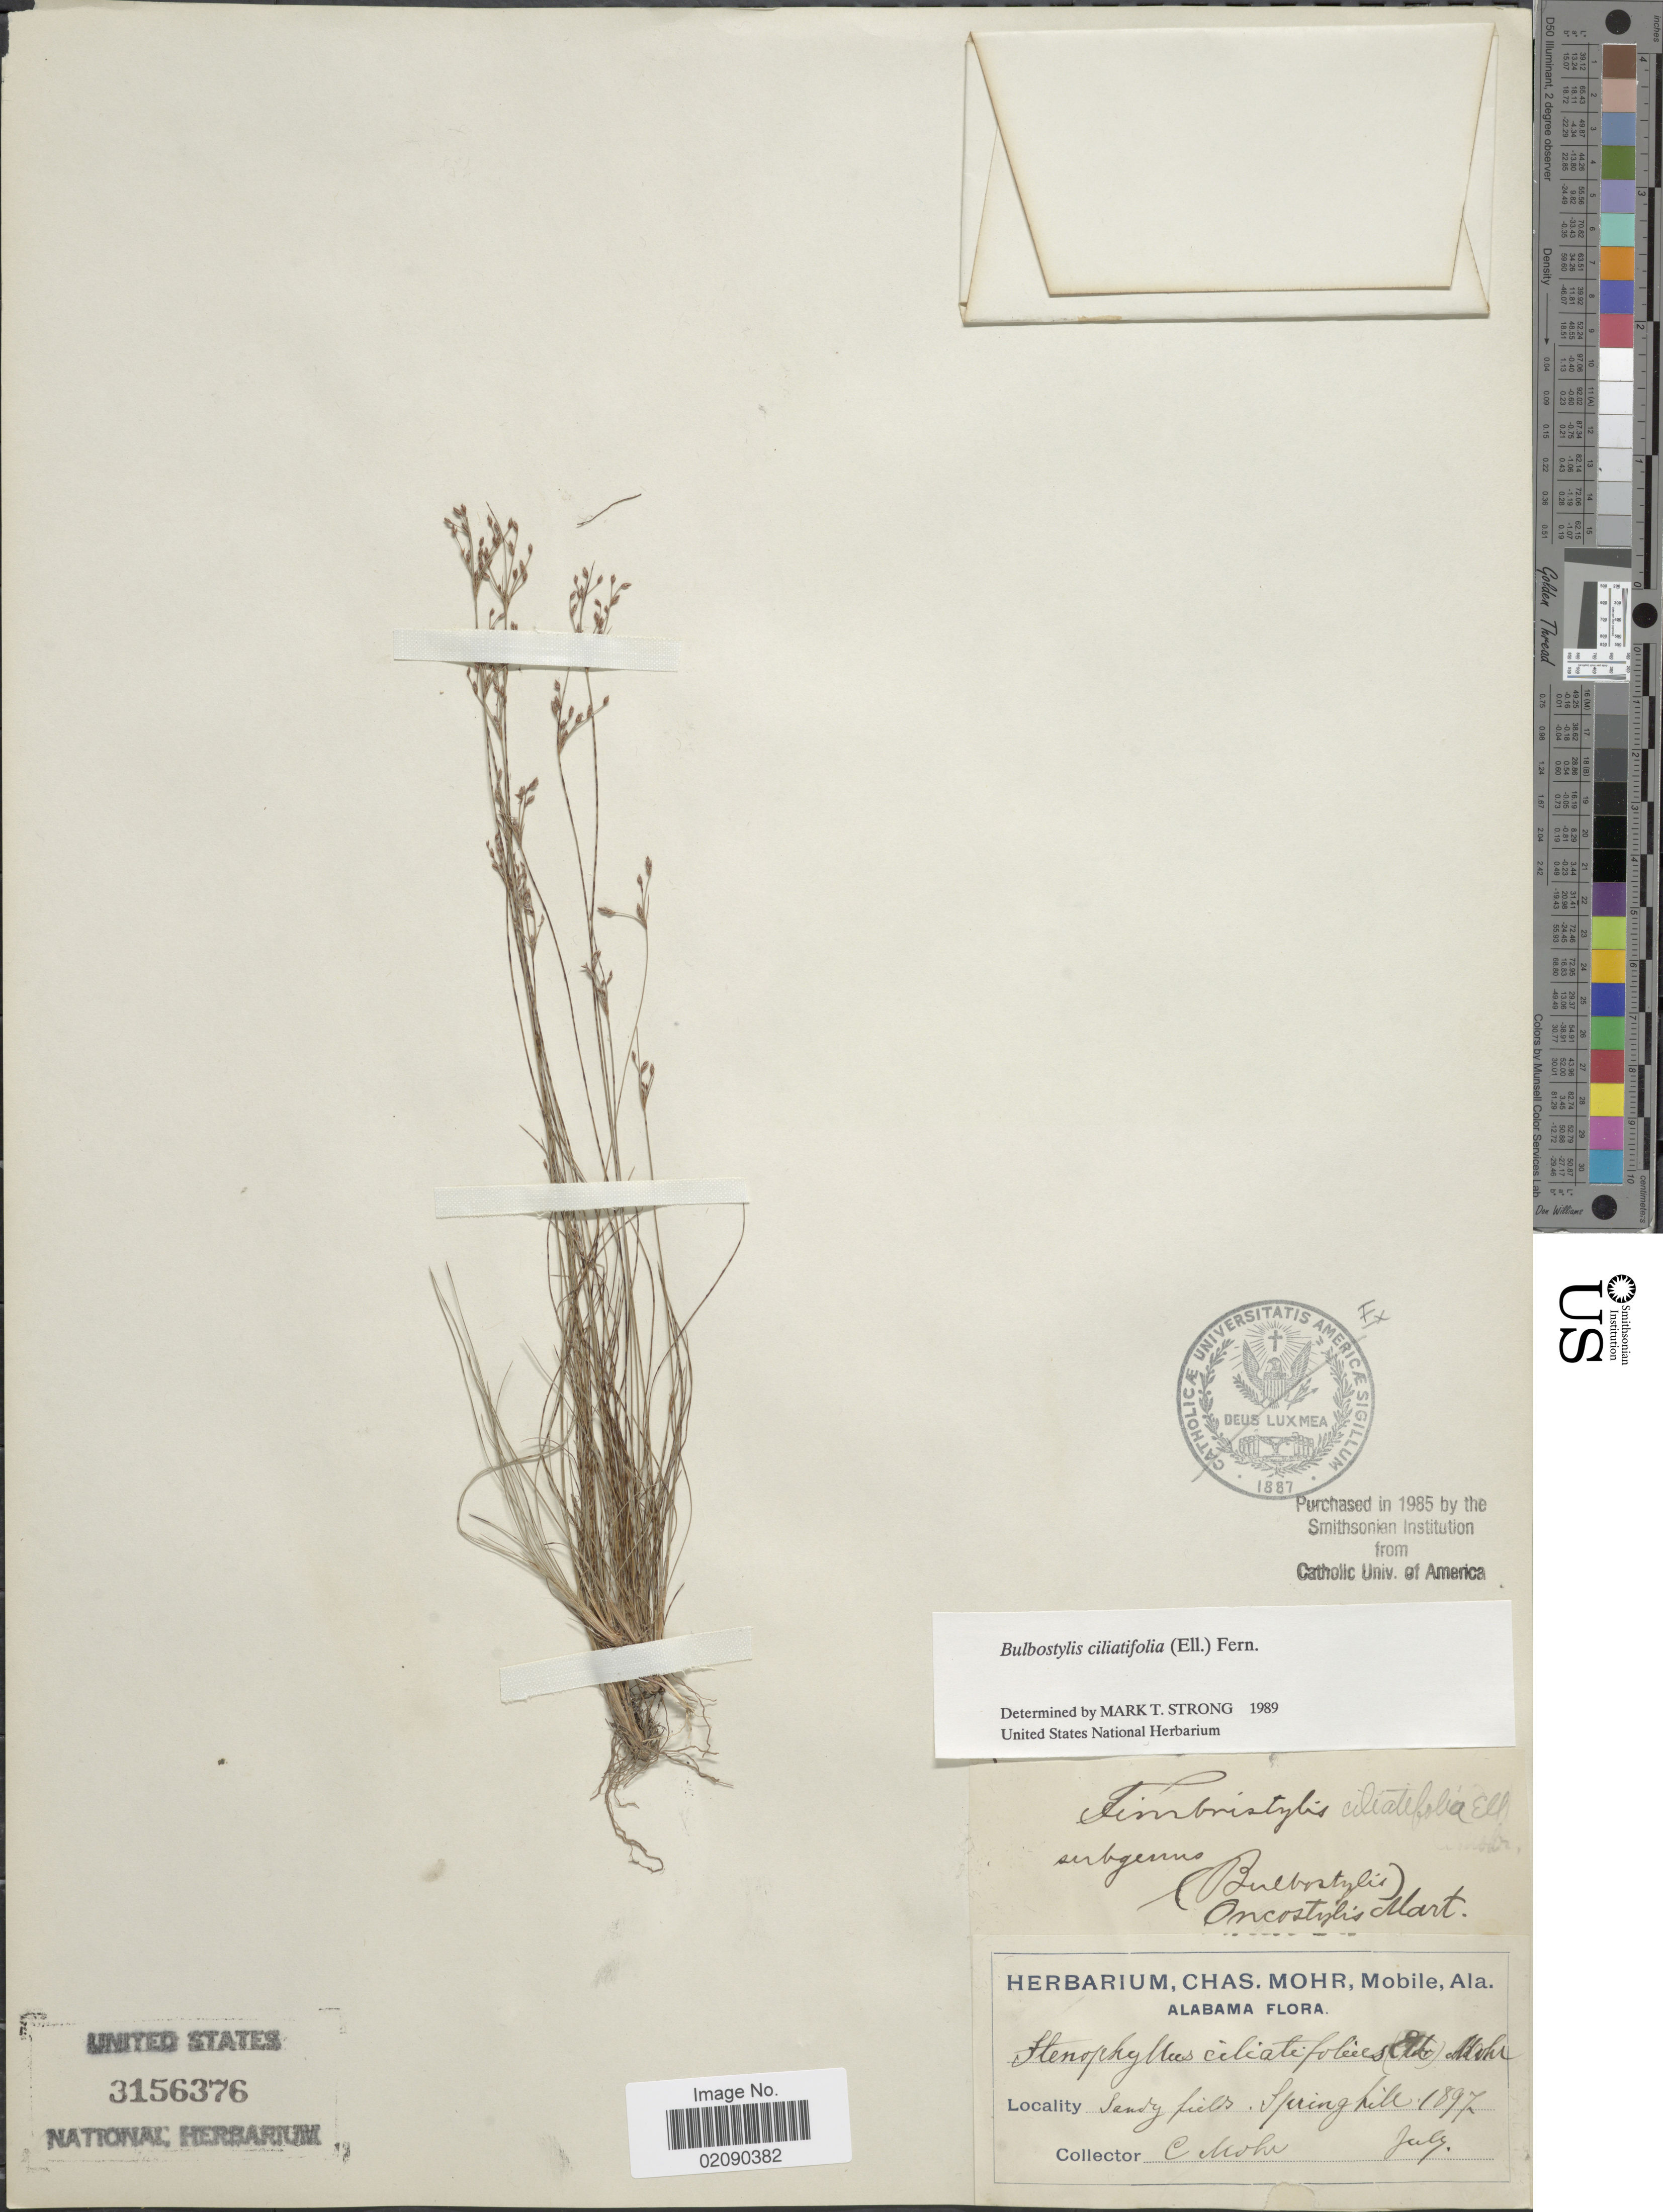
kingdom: Plantae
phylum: Tracheophyta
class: Liliopsida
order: Poales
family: Cyperaceae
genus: Bulbostylis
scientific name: Bulbostylis ciliatifolia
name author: (Elliott) Fernald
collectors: C. T. Mohr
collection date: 1897-07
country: United States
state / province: Alabama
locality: Spring hill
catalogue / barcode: US 3156376